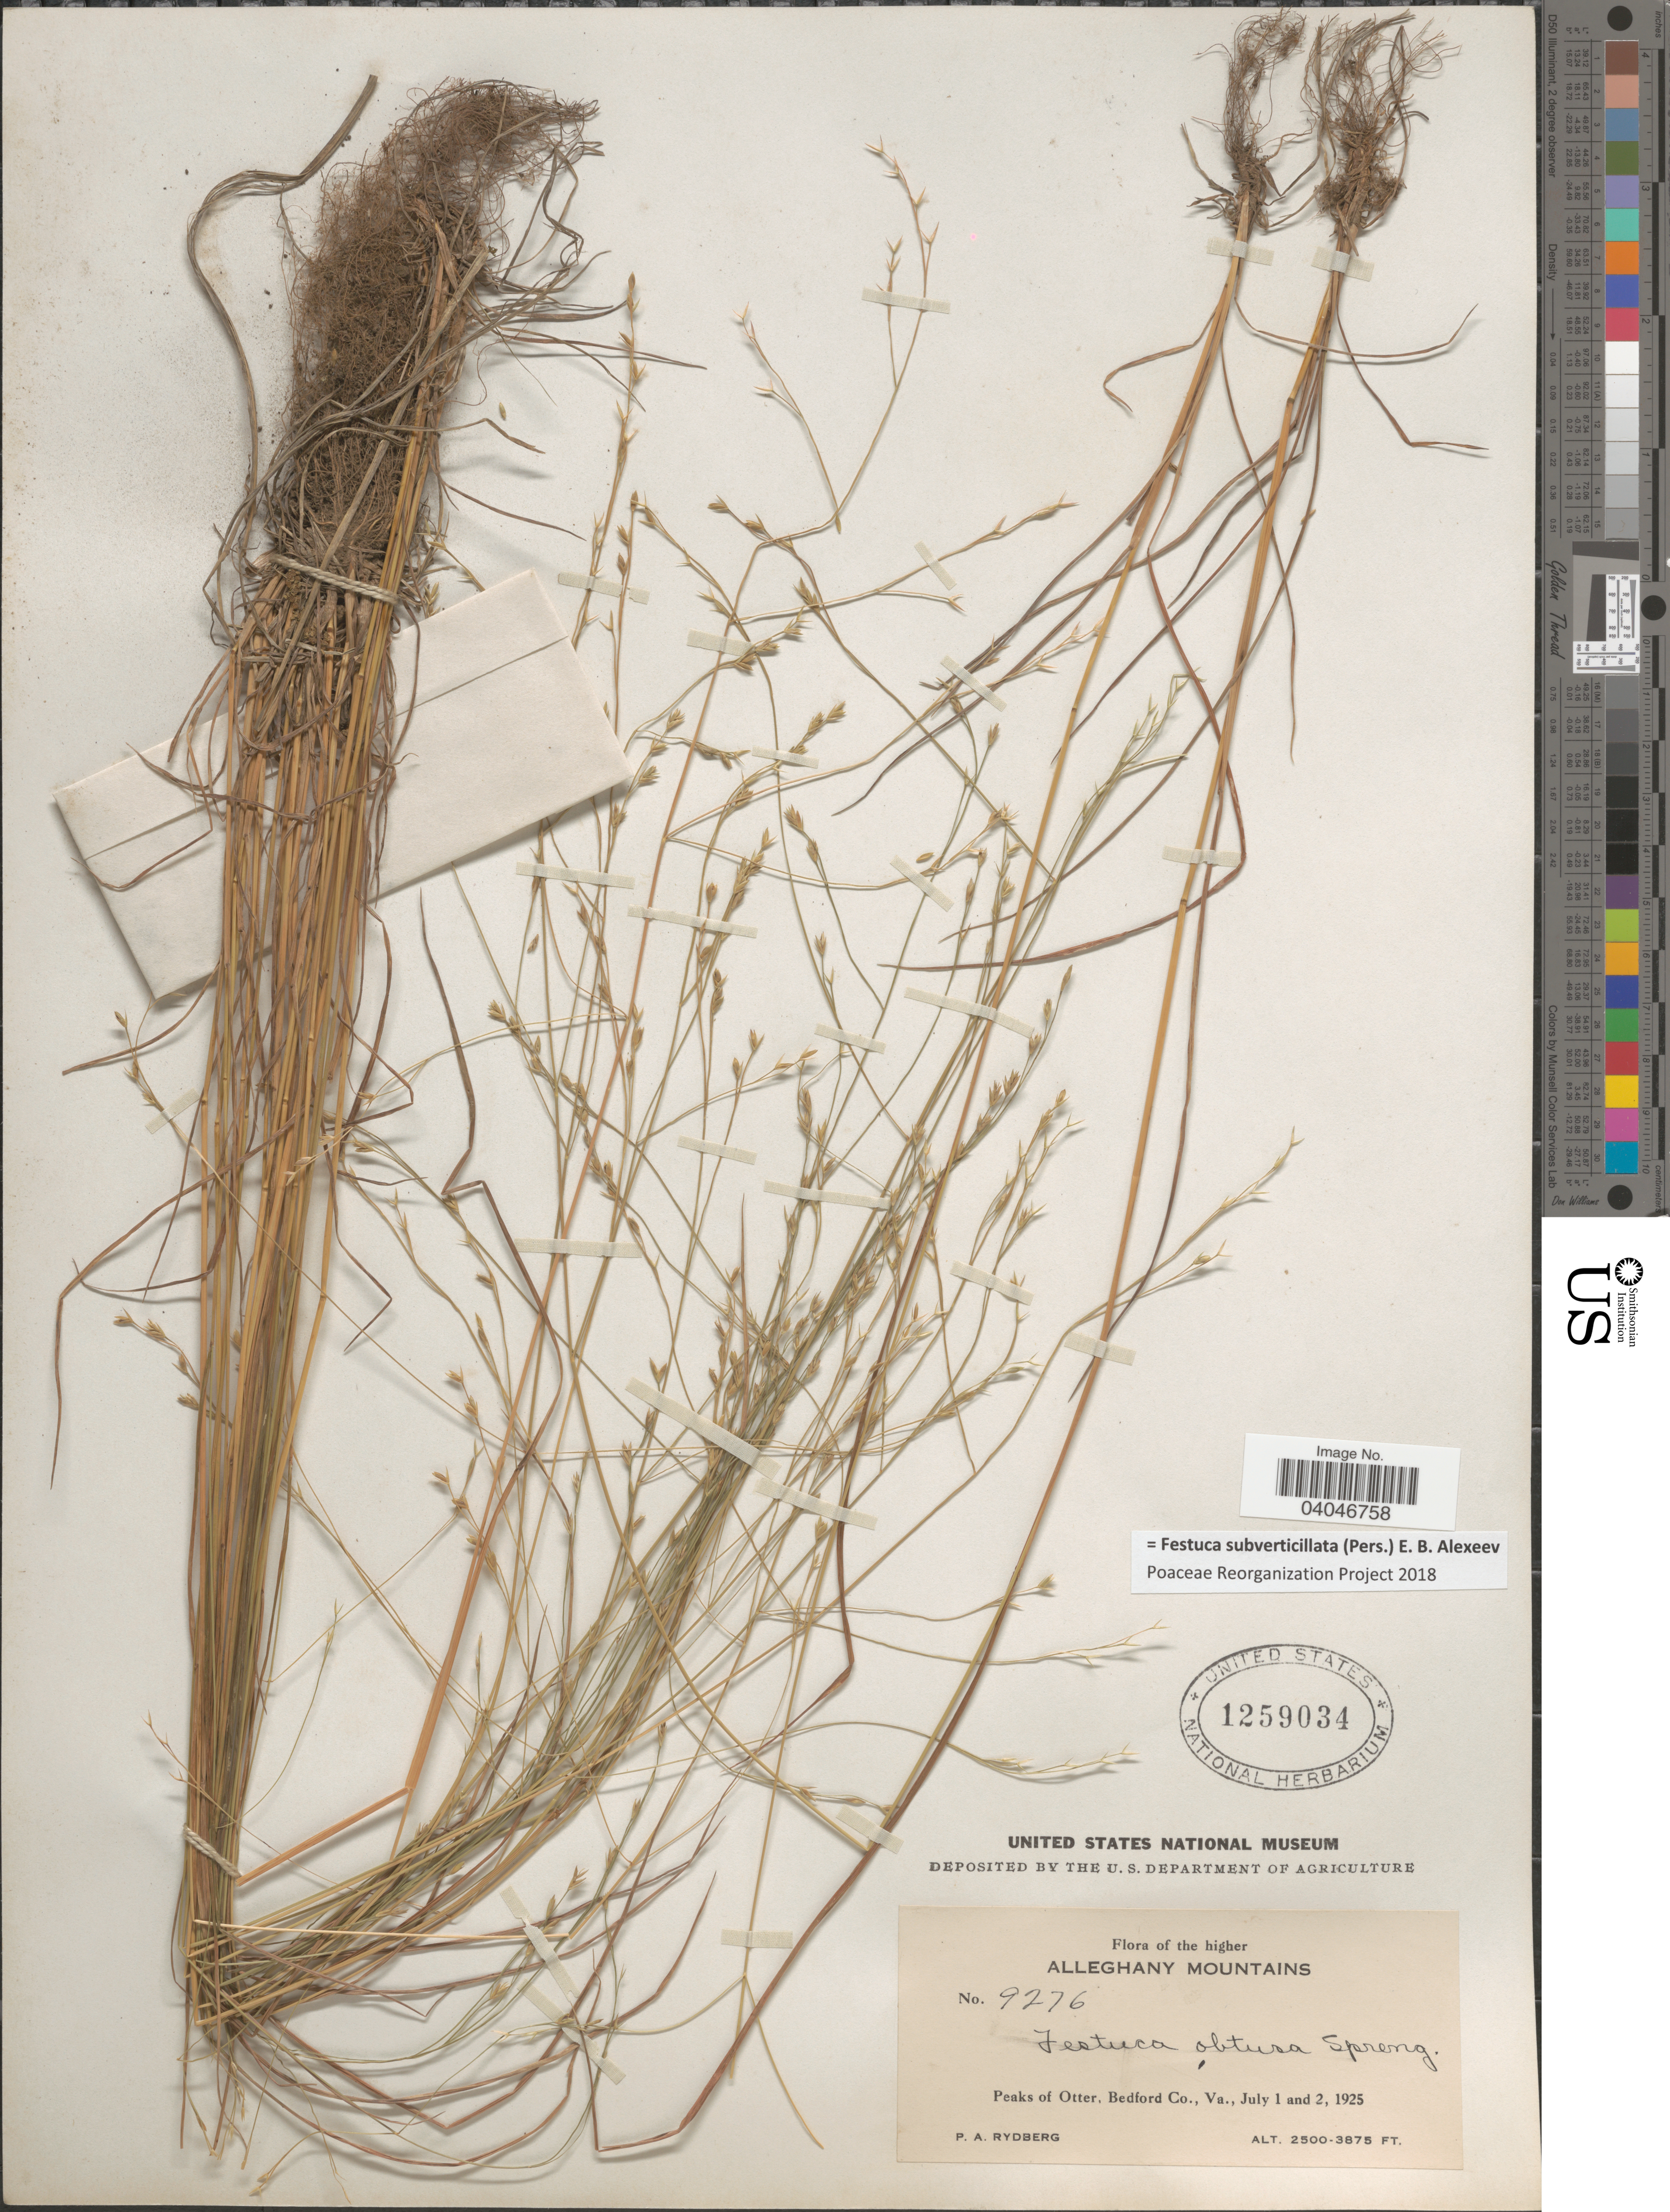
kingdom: Plantae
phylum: Tracheophyta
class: Liliopsida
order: Poales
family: Poaceae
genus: Festuca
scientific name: Festuca subverticillata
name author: (Pers.) E.B. Alexeev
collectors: P. A. Rydberg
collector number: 9276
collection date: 1925-07-01/1925-07-02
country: United States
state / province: Virginia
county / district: Bedford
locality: The higher Alleghany Mountains. Peaks of Otter, Bedord Co.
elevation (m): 762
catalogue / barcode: US 1259034